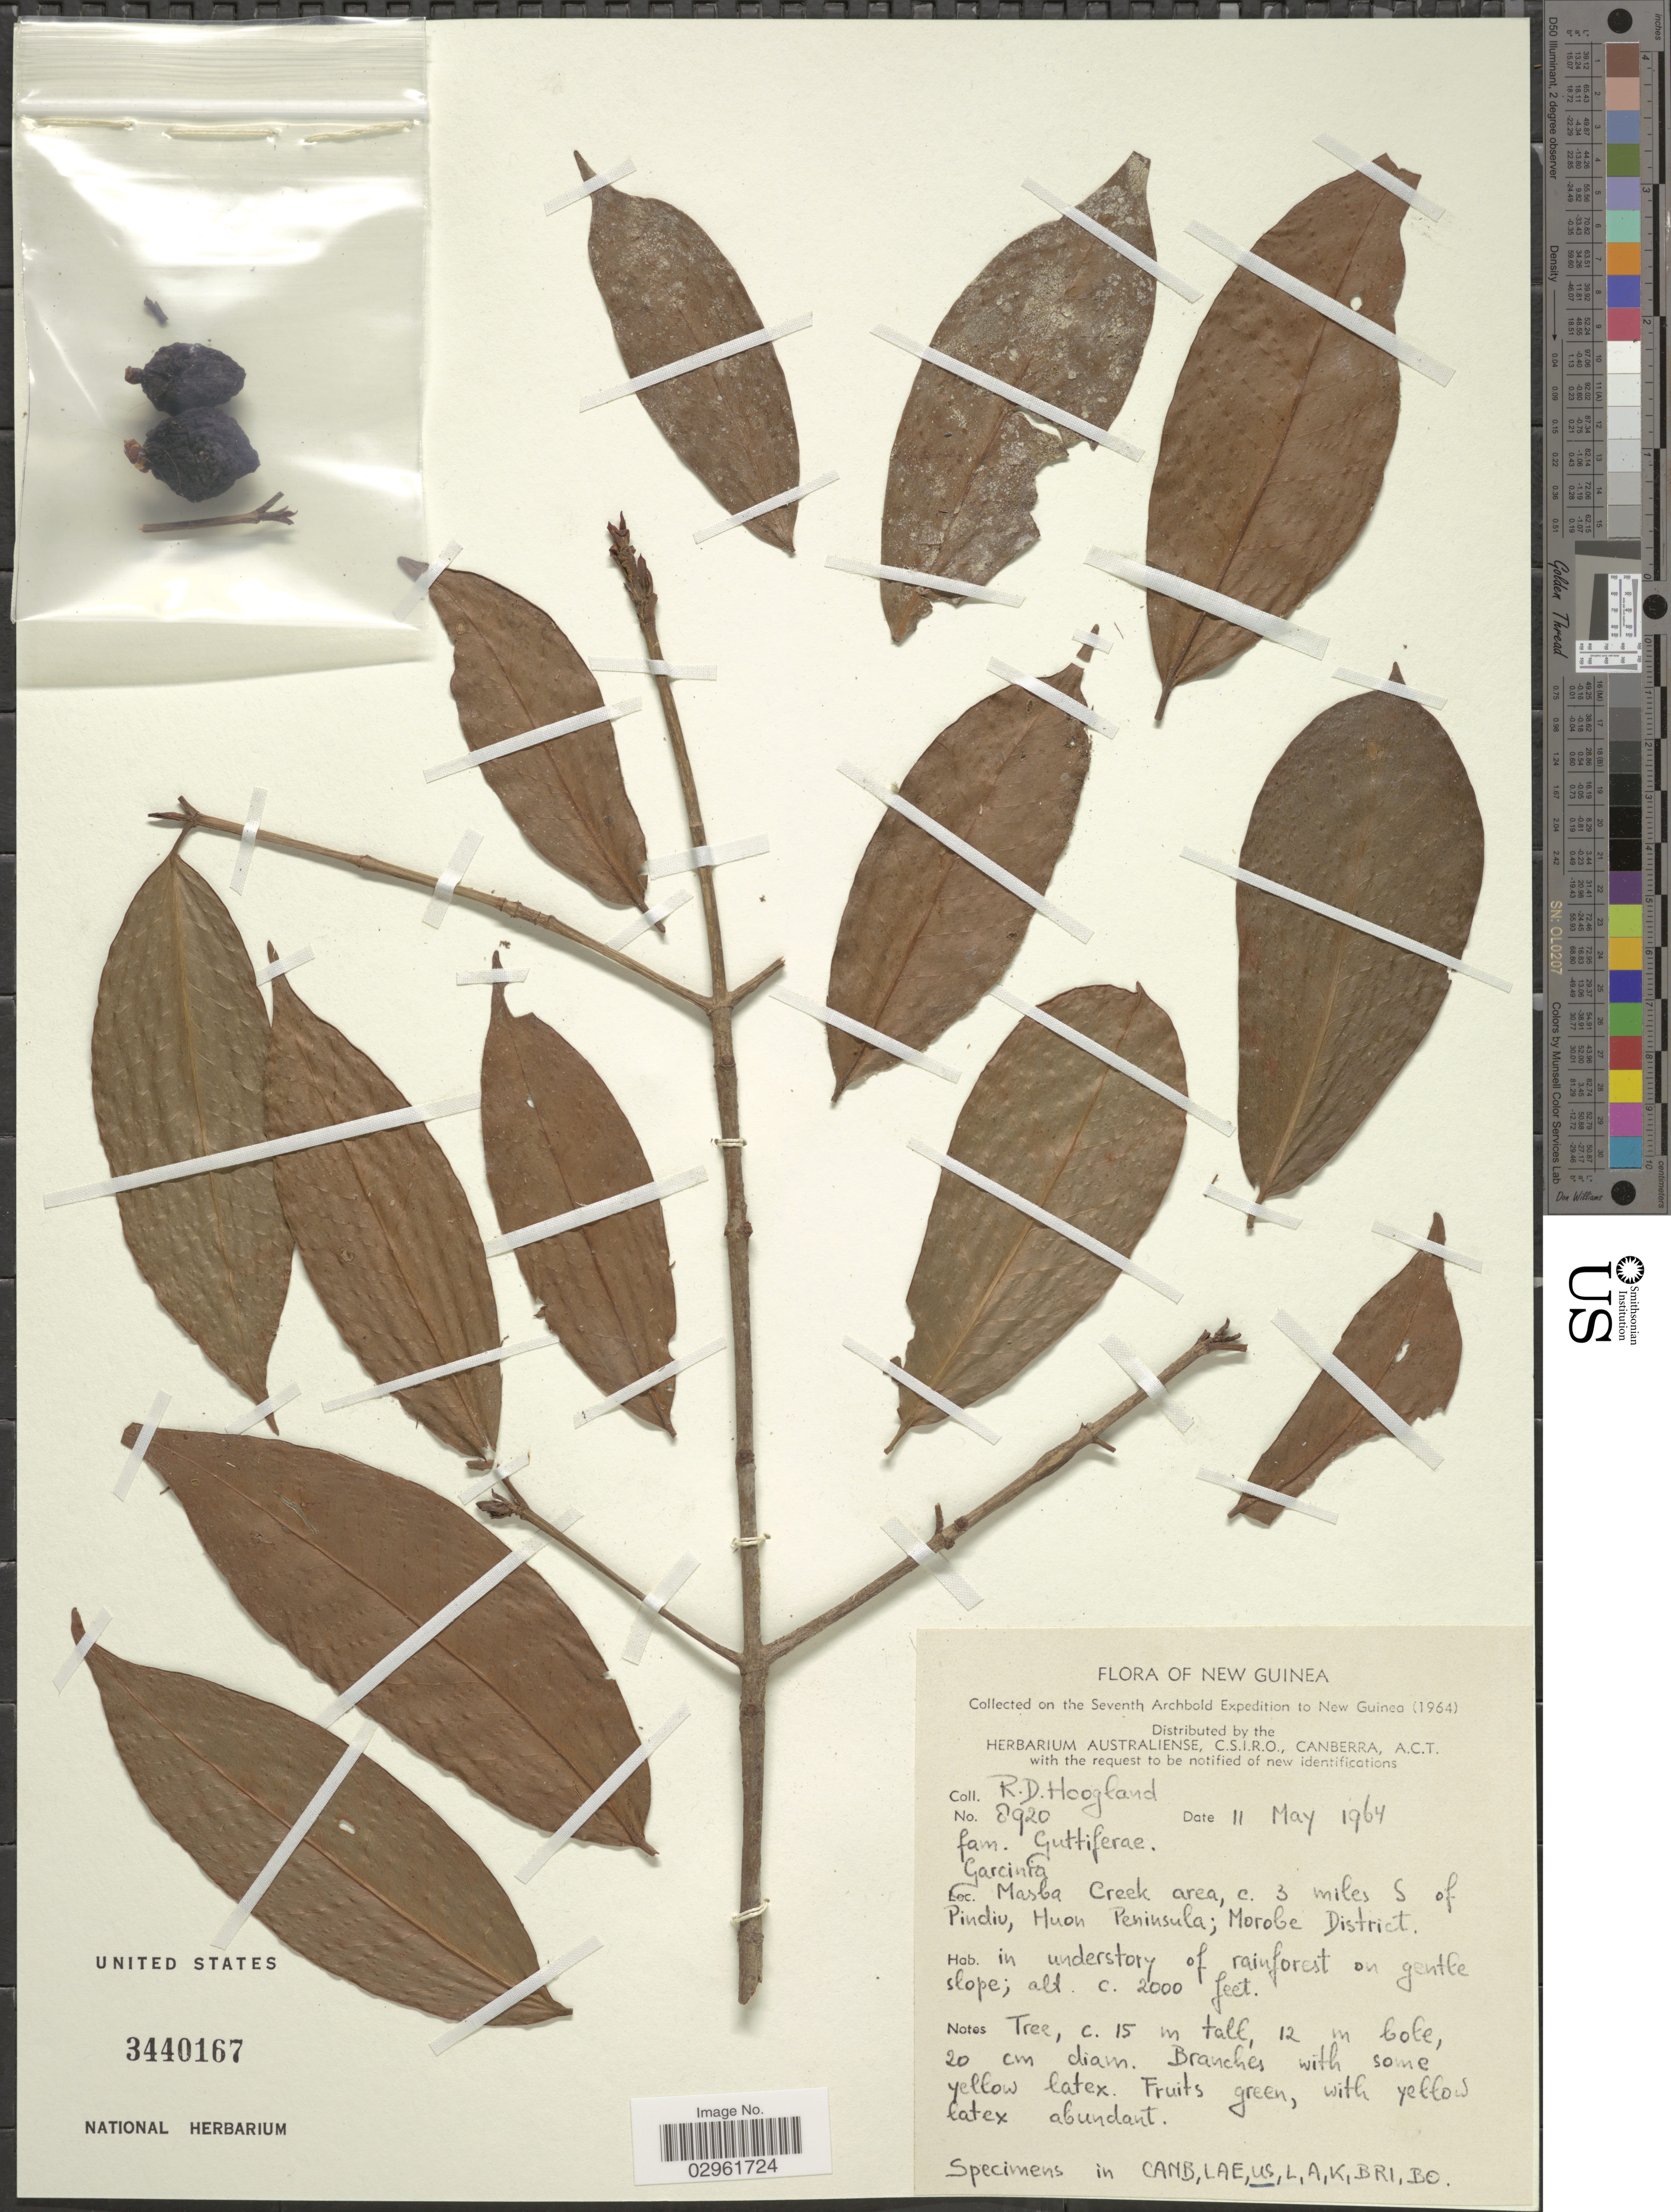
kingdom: Plantae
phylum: Tracheophyta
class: Magnoliopsida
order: Malpighiales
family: Clusiaceae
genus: Garcinia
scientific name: Garcinia sp.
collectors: R. D. Hoogland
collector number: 8920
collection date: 1964-05-11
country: Papua New Guinea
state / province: Morobe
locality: New Guinea. Masba Creek area, c. 3 miles S of Pindiu, Huon Peninsula; Morobe District.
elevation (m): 610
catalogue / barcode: US 3440167